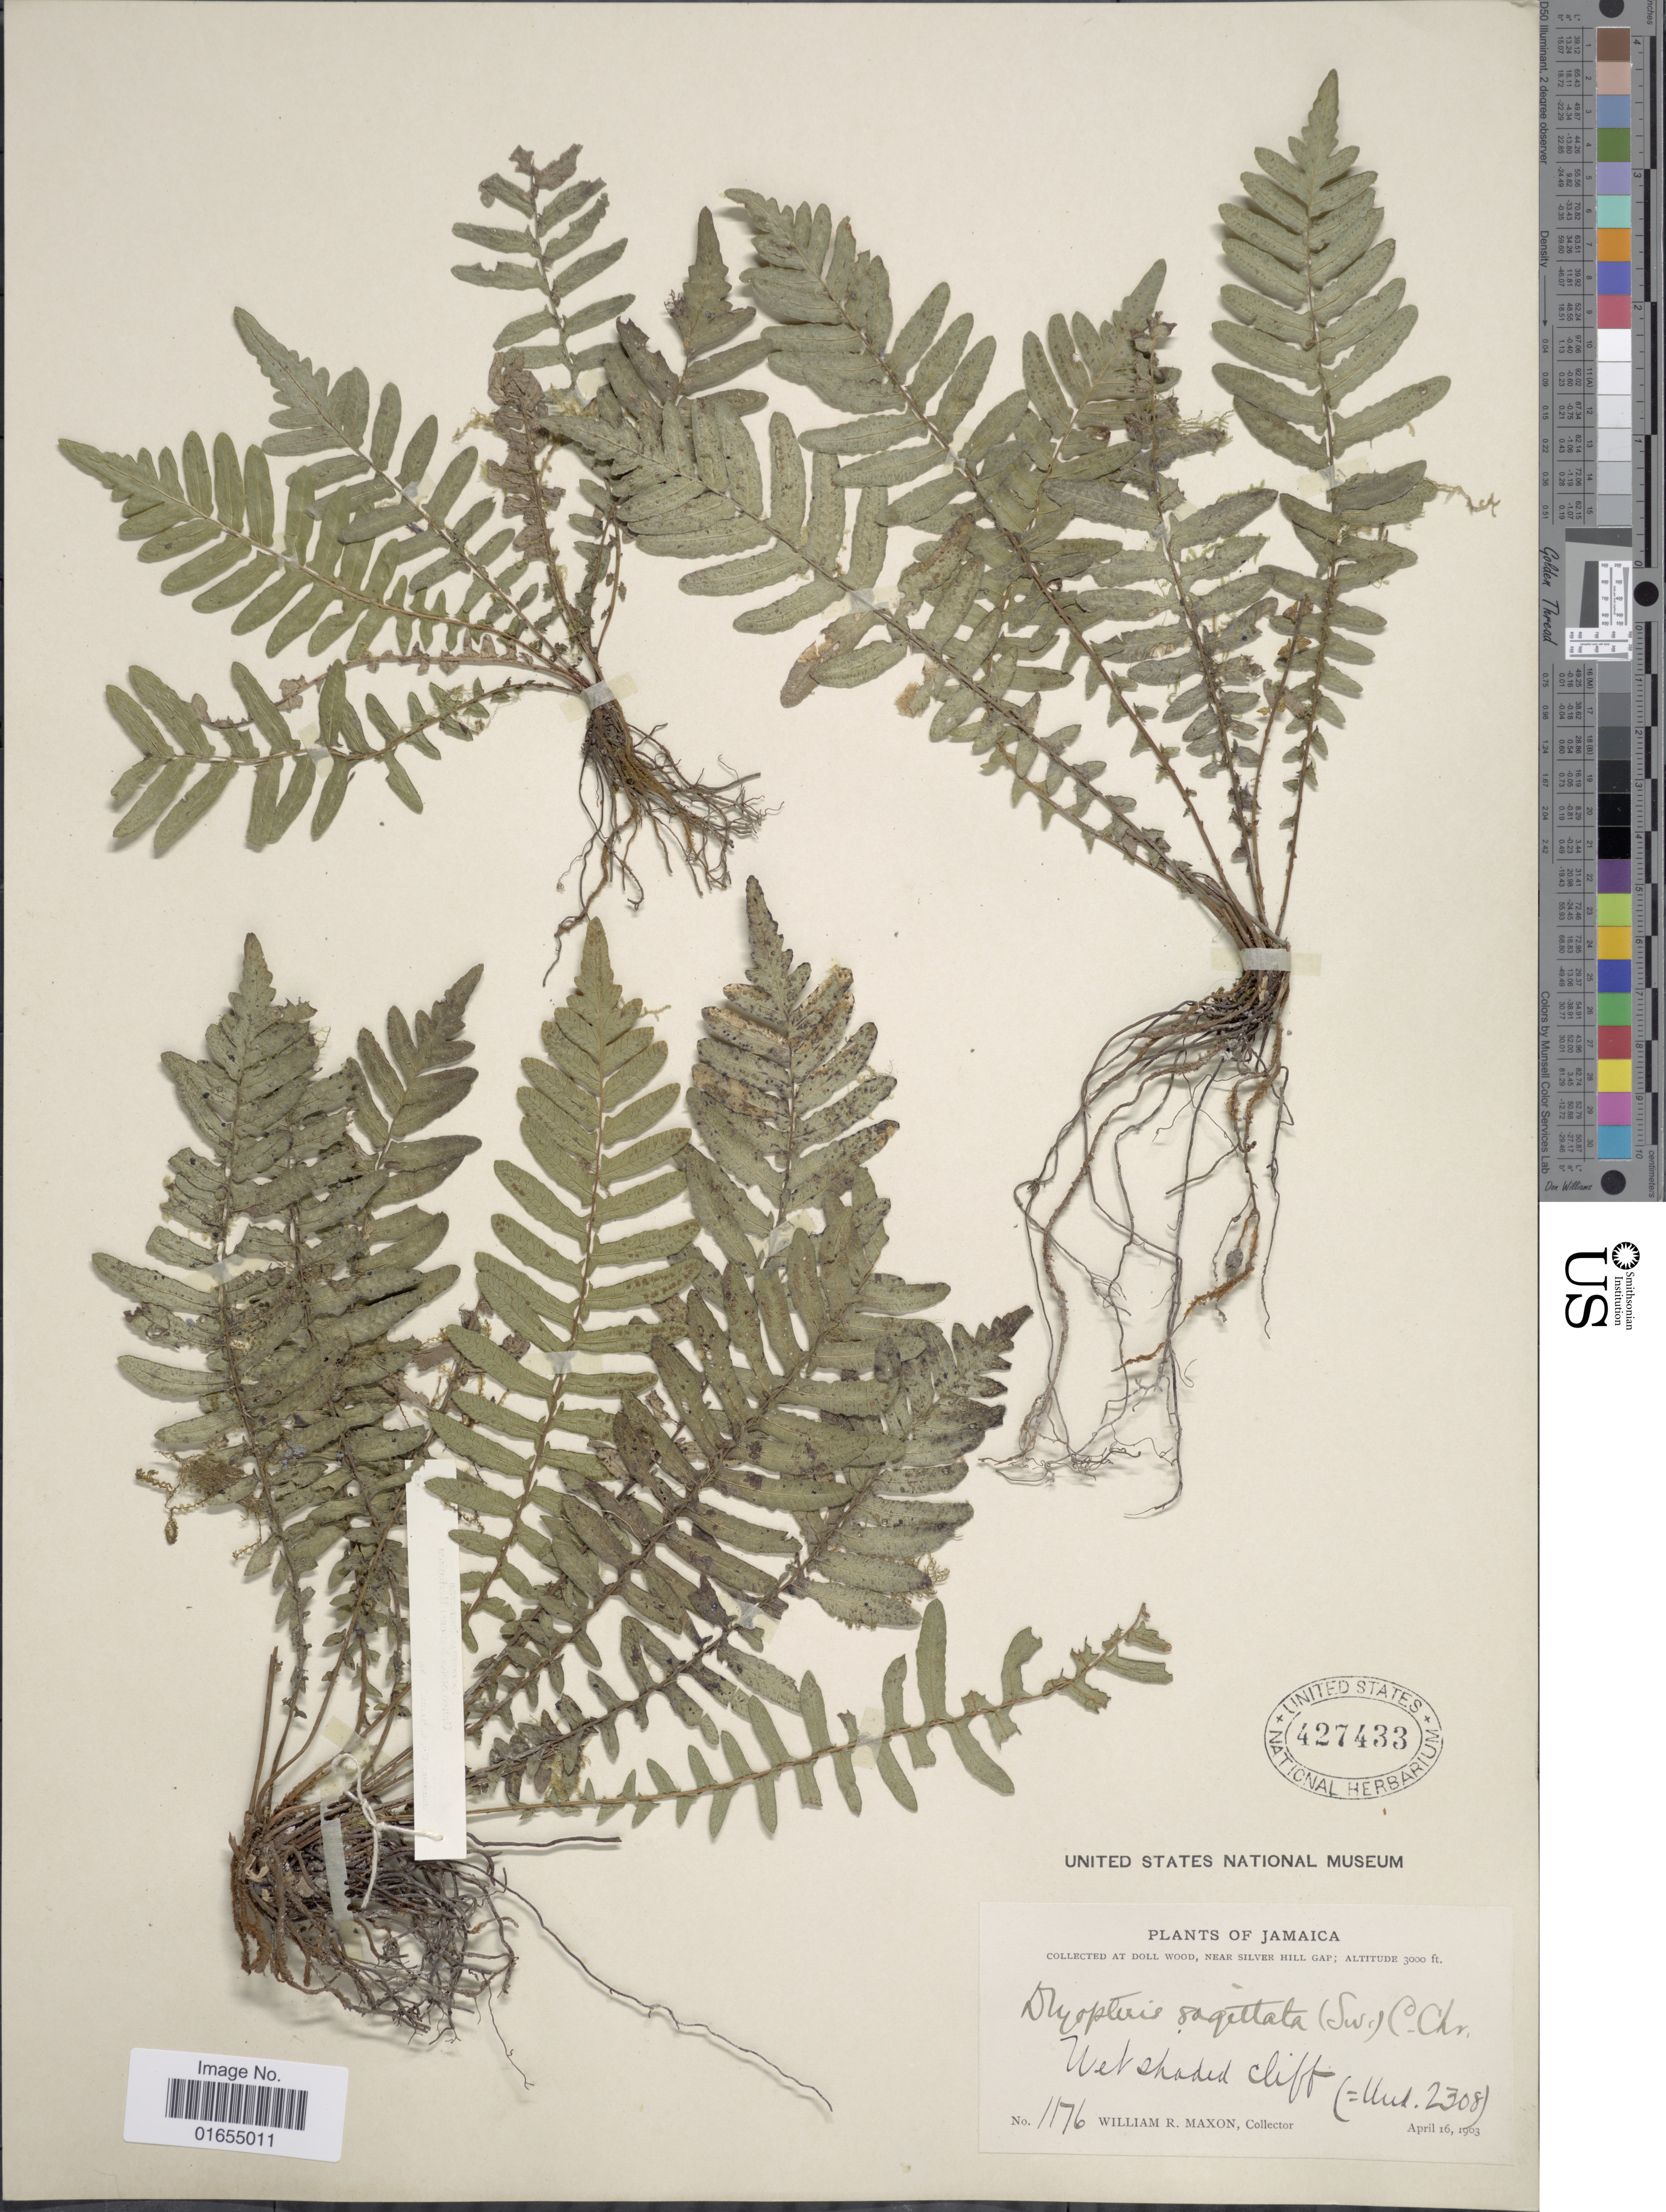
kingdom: Plantae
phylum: Tracheophyta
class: Polypodiopsida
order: Polypodiales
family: Thelypteridaceae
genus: Goniopteris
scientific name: Goniopteris sagittata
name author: (Sw.) Pic. Serm.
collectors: W. R. Maxon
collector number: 1176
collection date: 1903-04-16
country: Jamaica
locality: Collected at Doll Wood, Near Silver Hill Gap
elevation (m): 914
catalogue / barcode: US 427433